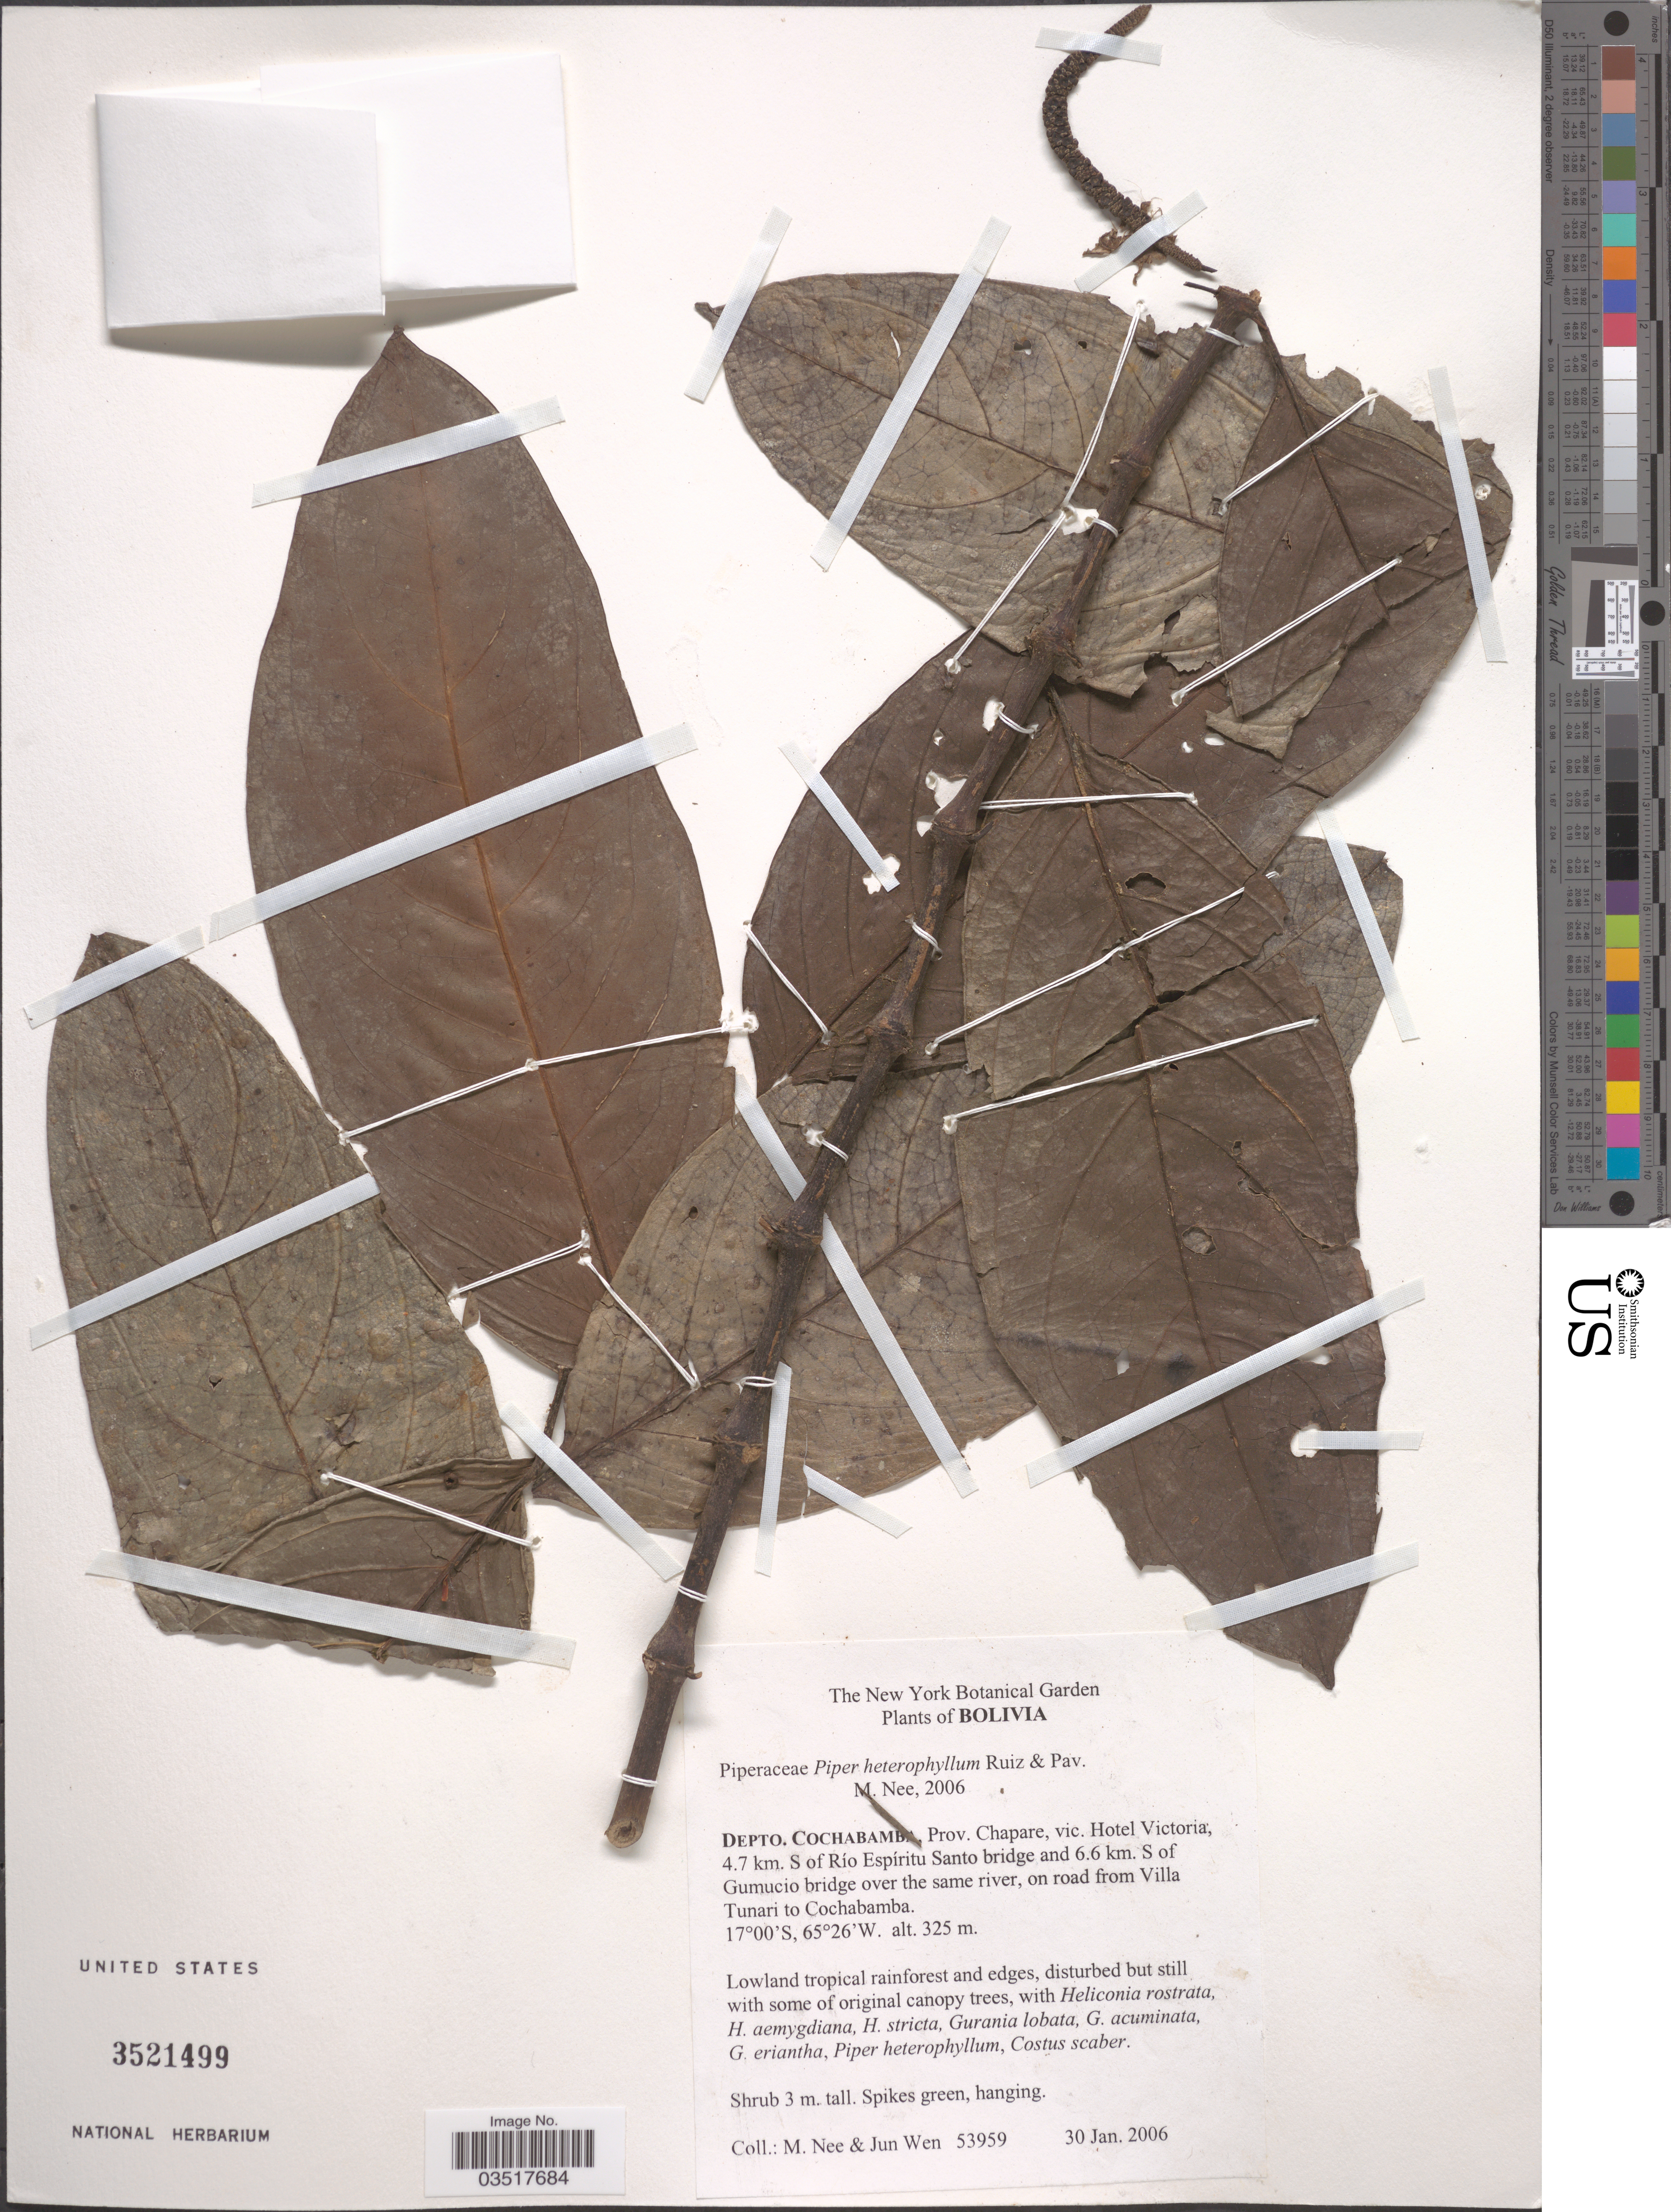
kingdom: Plantae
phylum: Tracheophyta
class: Magnoliopsida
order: Piperales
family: Piperaceae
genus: Piper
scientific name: Piper heterophyllum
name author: Ruiz & Pav.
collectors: M. Nee & J. Wen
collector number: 53959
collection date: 2006-01-30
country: Bolivia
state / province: Cochabamba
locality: Prov. Chapare, vic. Hotel Victoria, 4.7 km. S of Río Espíritu Santo bridge and 6.6 km. S of Gumucio bridge over the same river, on road from Villa Tunari to Cochabamba.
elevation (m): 325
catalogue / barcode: US 3521499